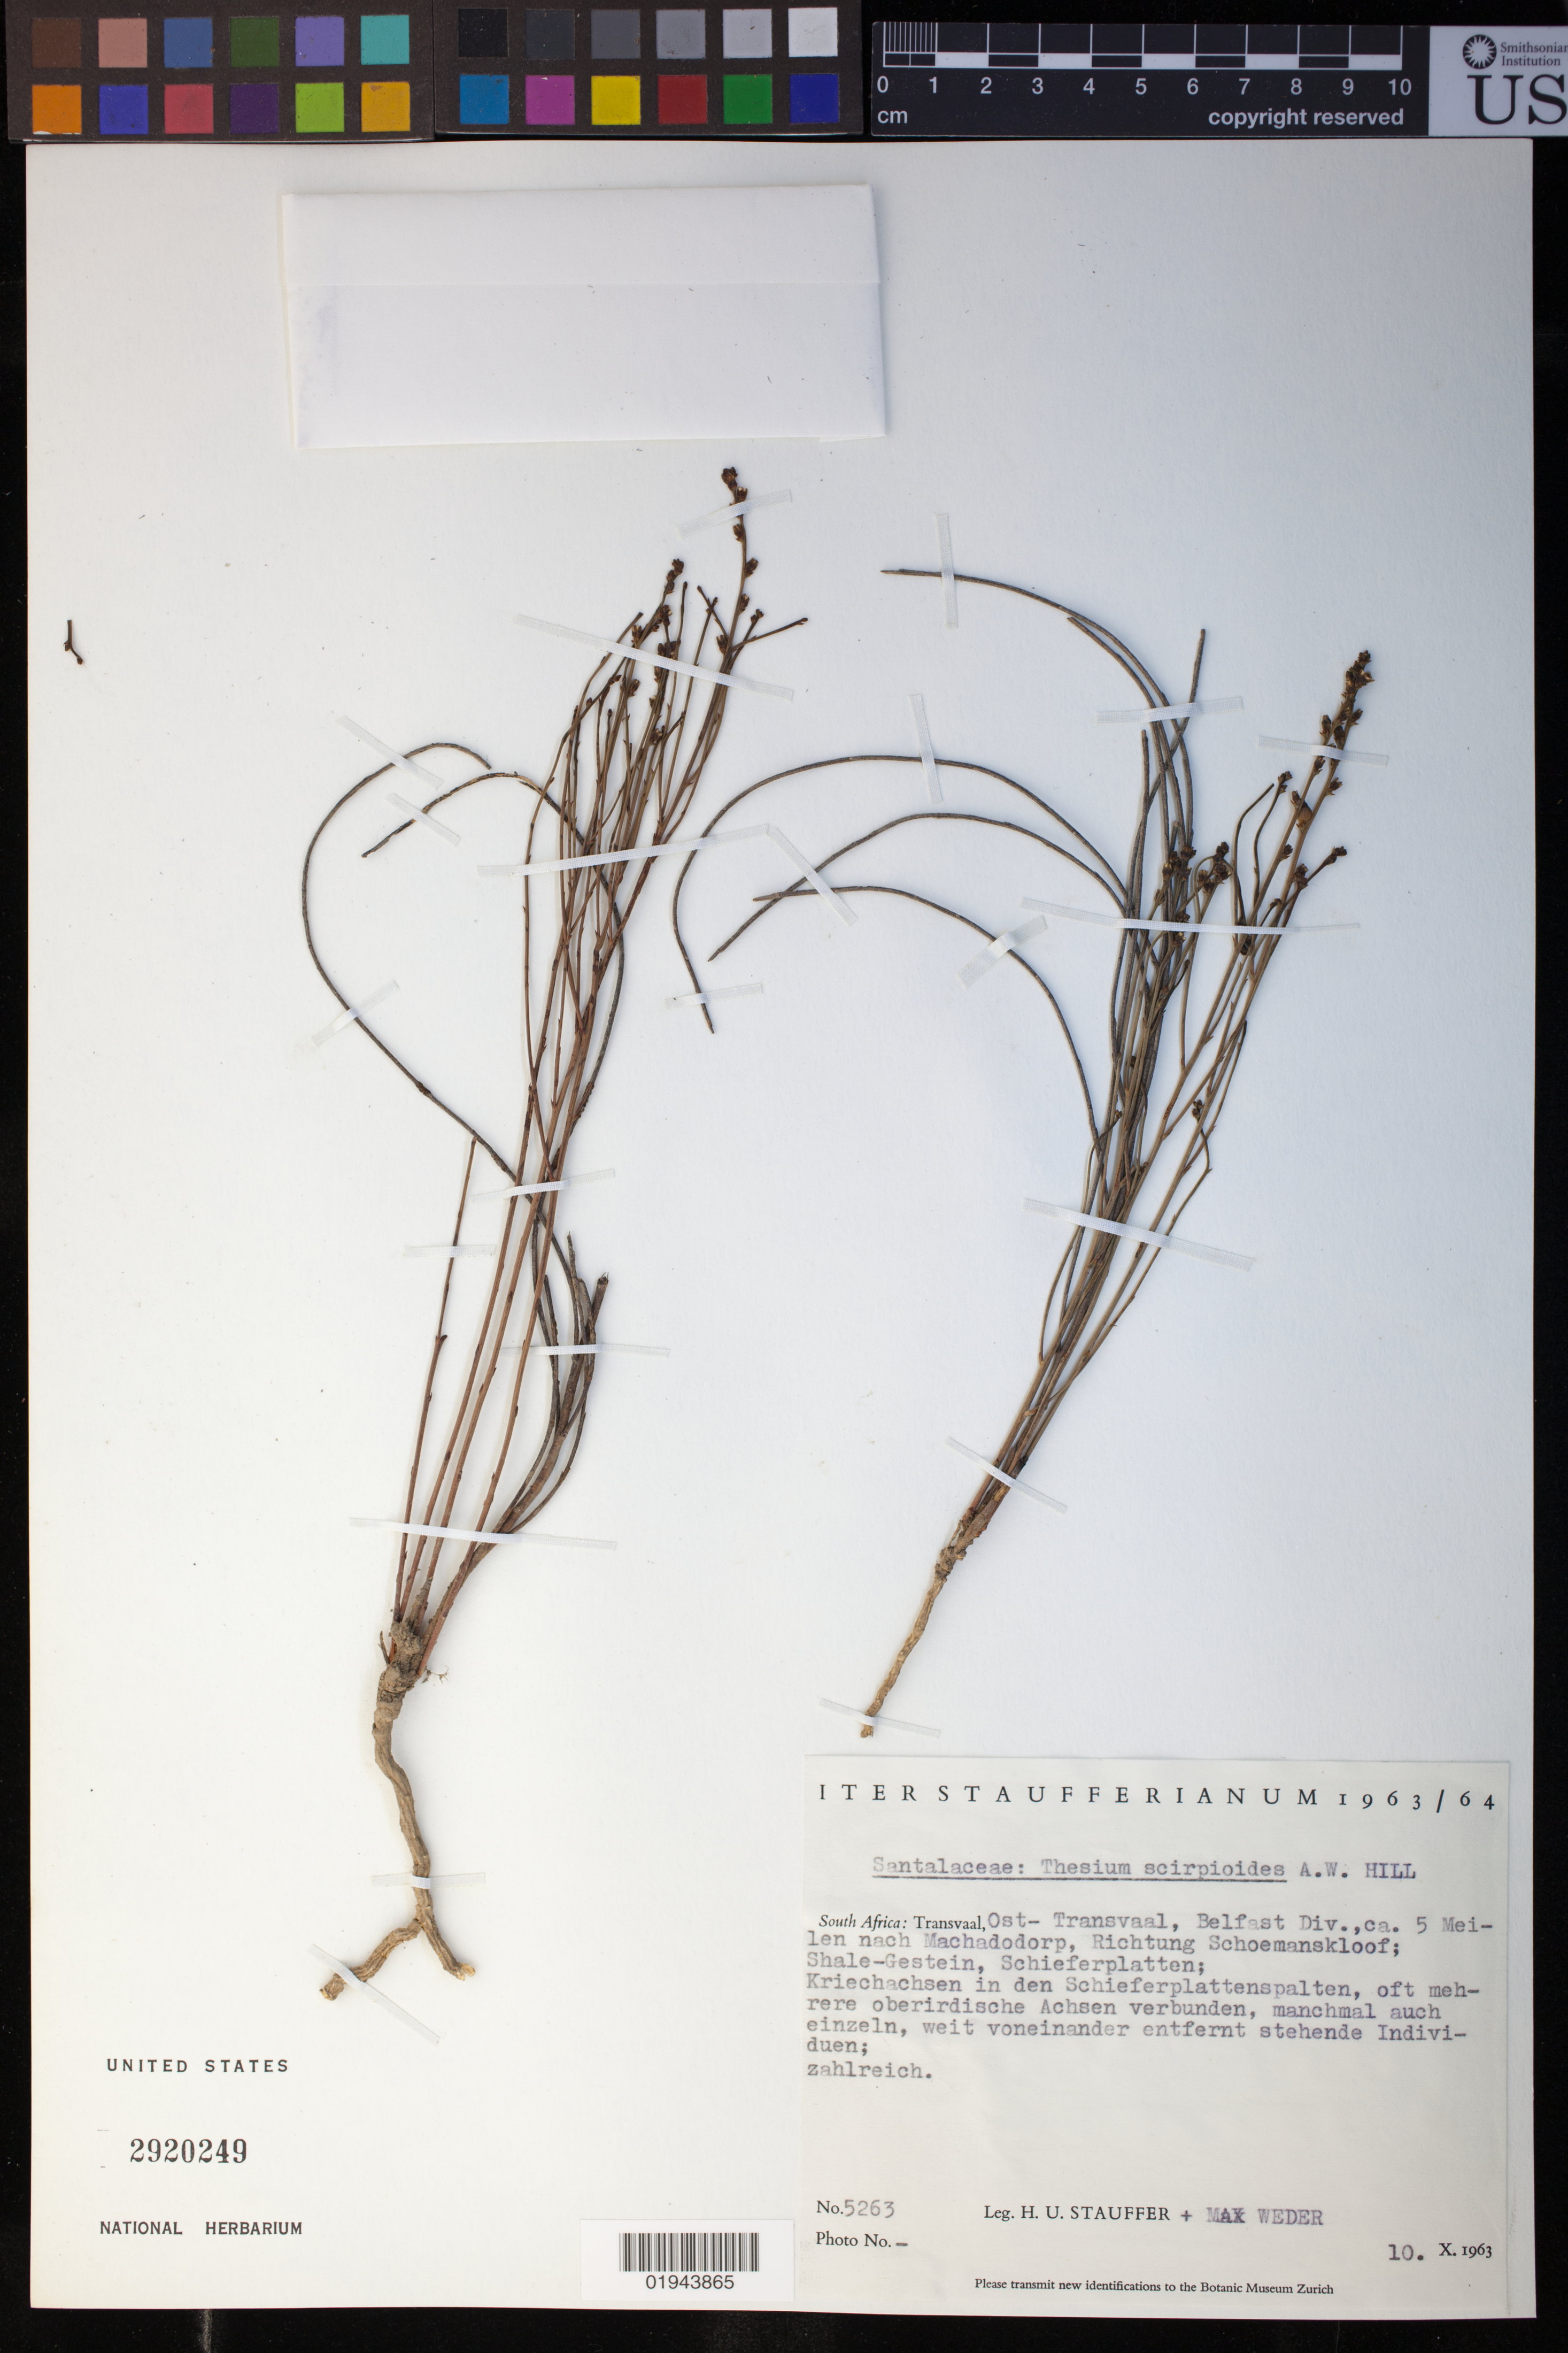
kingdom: Plantae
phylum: Tracheophyta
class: Magnoliopsida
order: Santalales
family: Thesiaceae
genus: Thesium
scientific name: Thesium scirpioides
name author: A.W. Hill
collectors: H. U. Stauffer & M. Weder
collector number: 5263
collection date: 1963-10-10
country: South Africa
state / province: Mpumalanga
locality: Ost-Transvaal, Belfast Div. ca. 5 Meilen nach Machadodorp, Richtung Schoemanskloof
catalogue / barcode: US 2920249